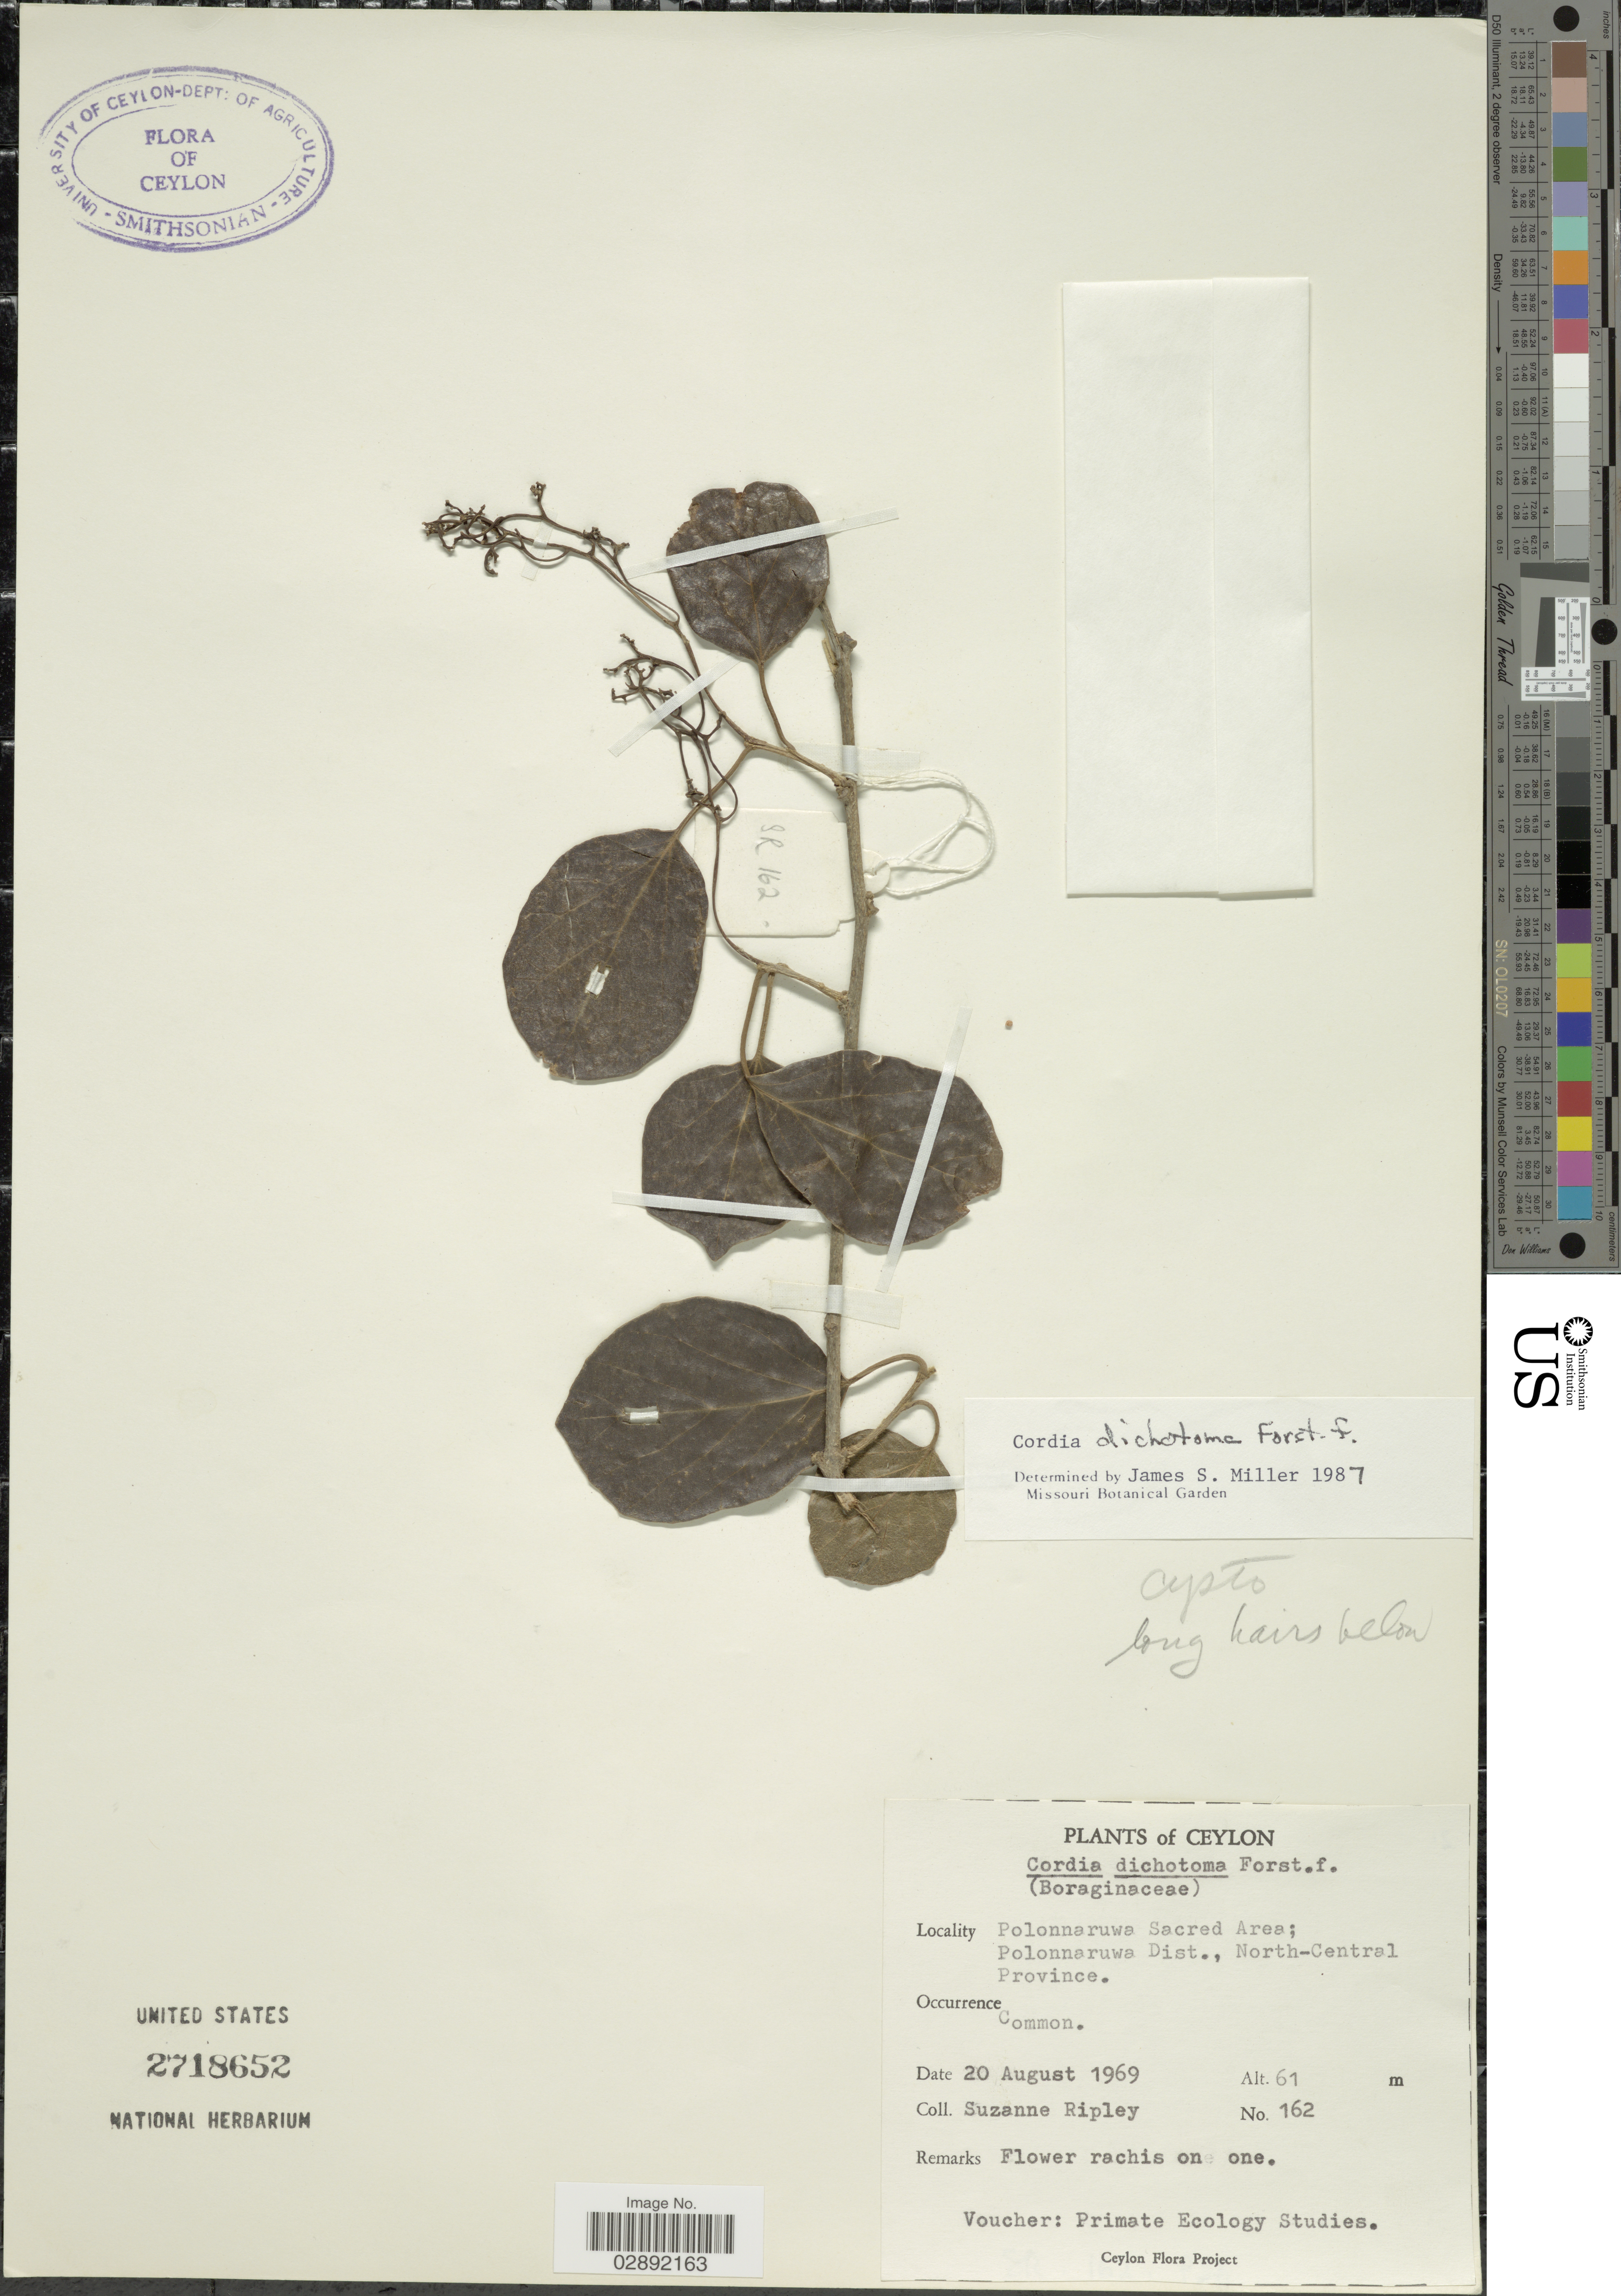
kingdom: Plantae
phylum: Tracheophyta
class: Magnoliopsida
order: Boraginales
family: Cordiaceae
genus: Cordia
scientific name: Cordia dichotoma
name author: G. Forst.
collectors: S. Ripley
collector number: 162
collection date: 1969-08-20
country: Sri Lanka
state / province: North Central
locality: Ceylon. Polonnaruwa Sacred Area; Polonnaruwa Dist.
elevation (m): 61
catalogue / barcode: US 2718652